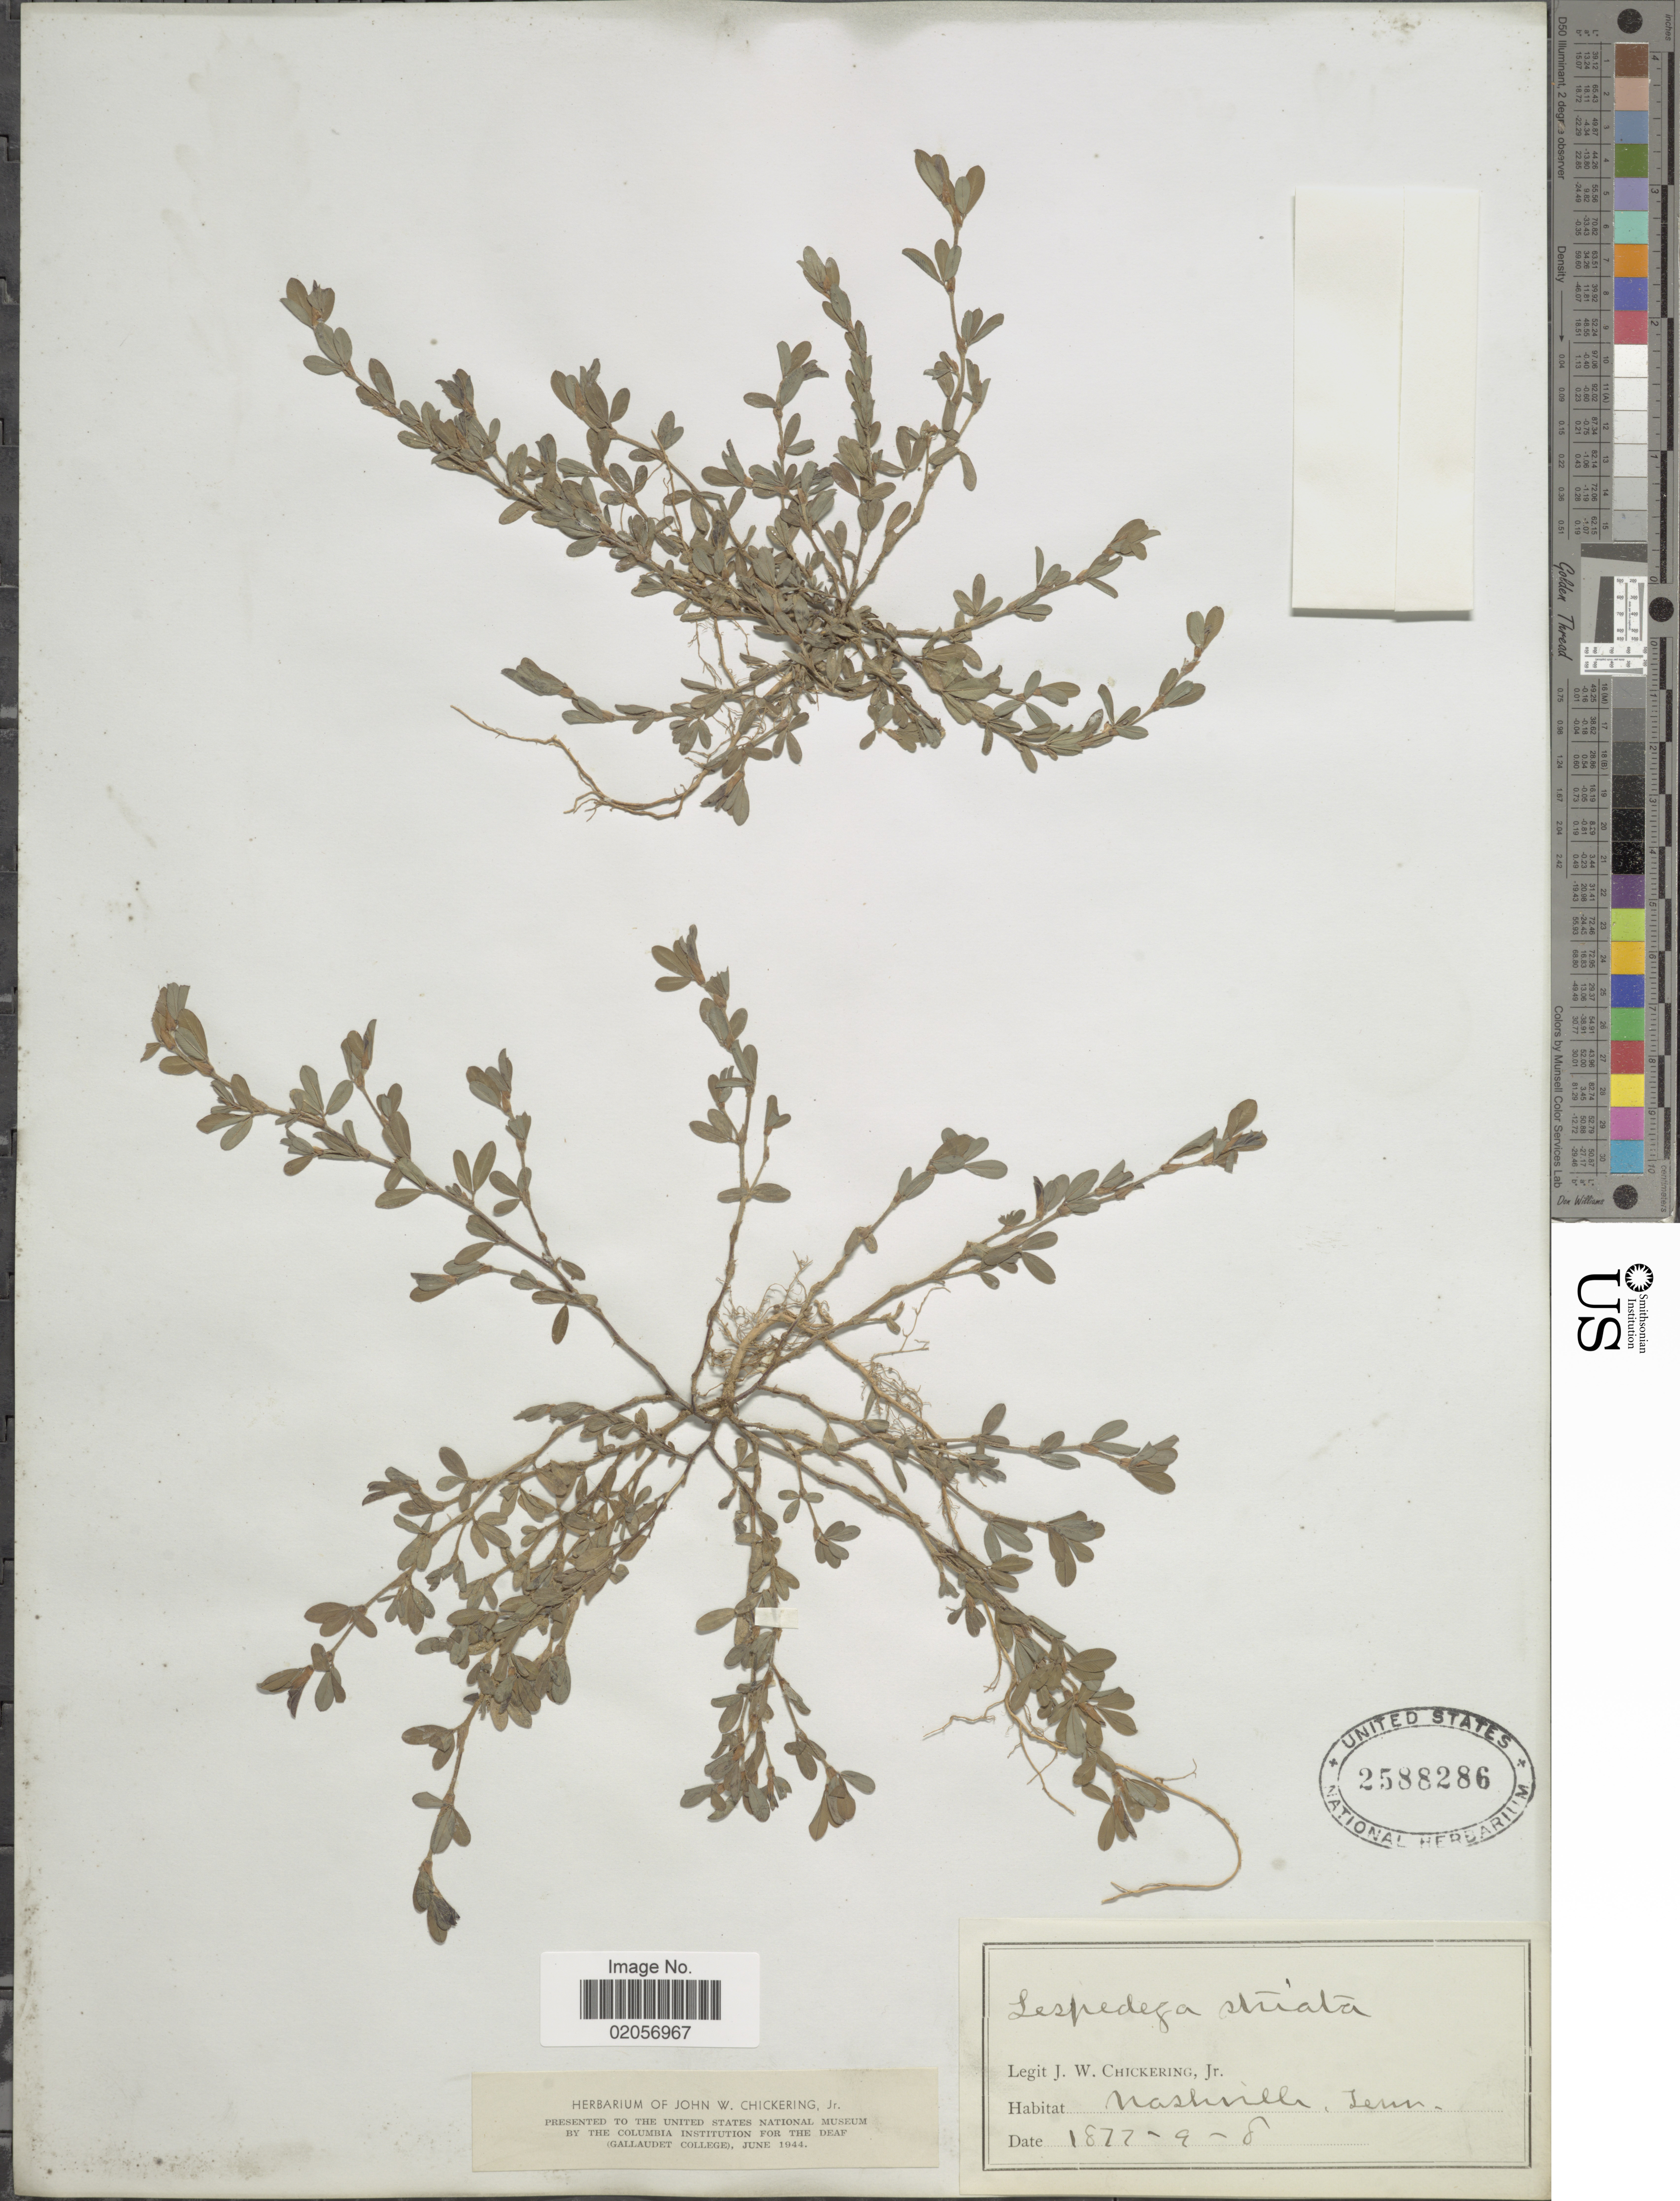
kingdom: Plantae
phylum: Tracheophyta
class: Magnoliopsida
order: Fabales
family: Fabaceae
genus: Kummerowia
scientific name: Kummerowia striata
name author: (Thunb.) Schindl.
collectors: J. W. Chickering Jr.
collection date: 1877-09-08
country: United States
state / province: Tennessee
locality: Nashville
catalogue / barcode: US 2588286